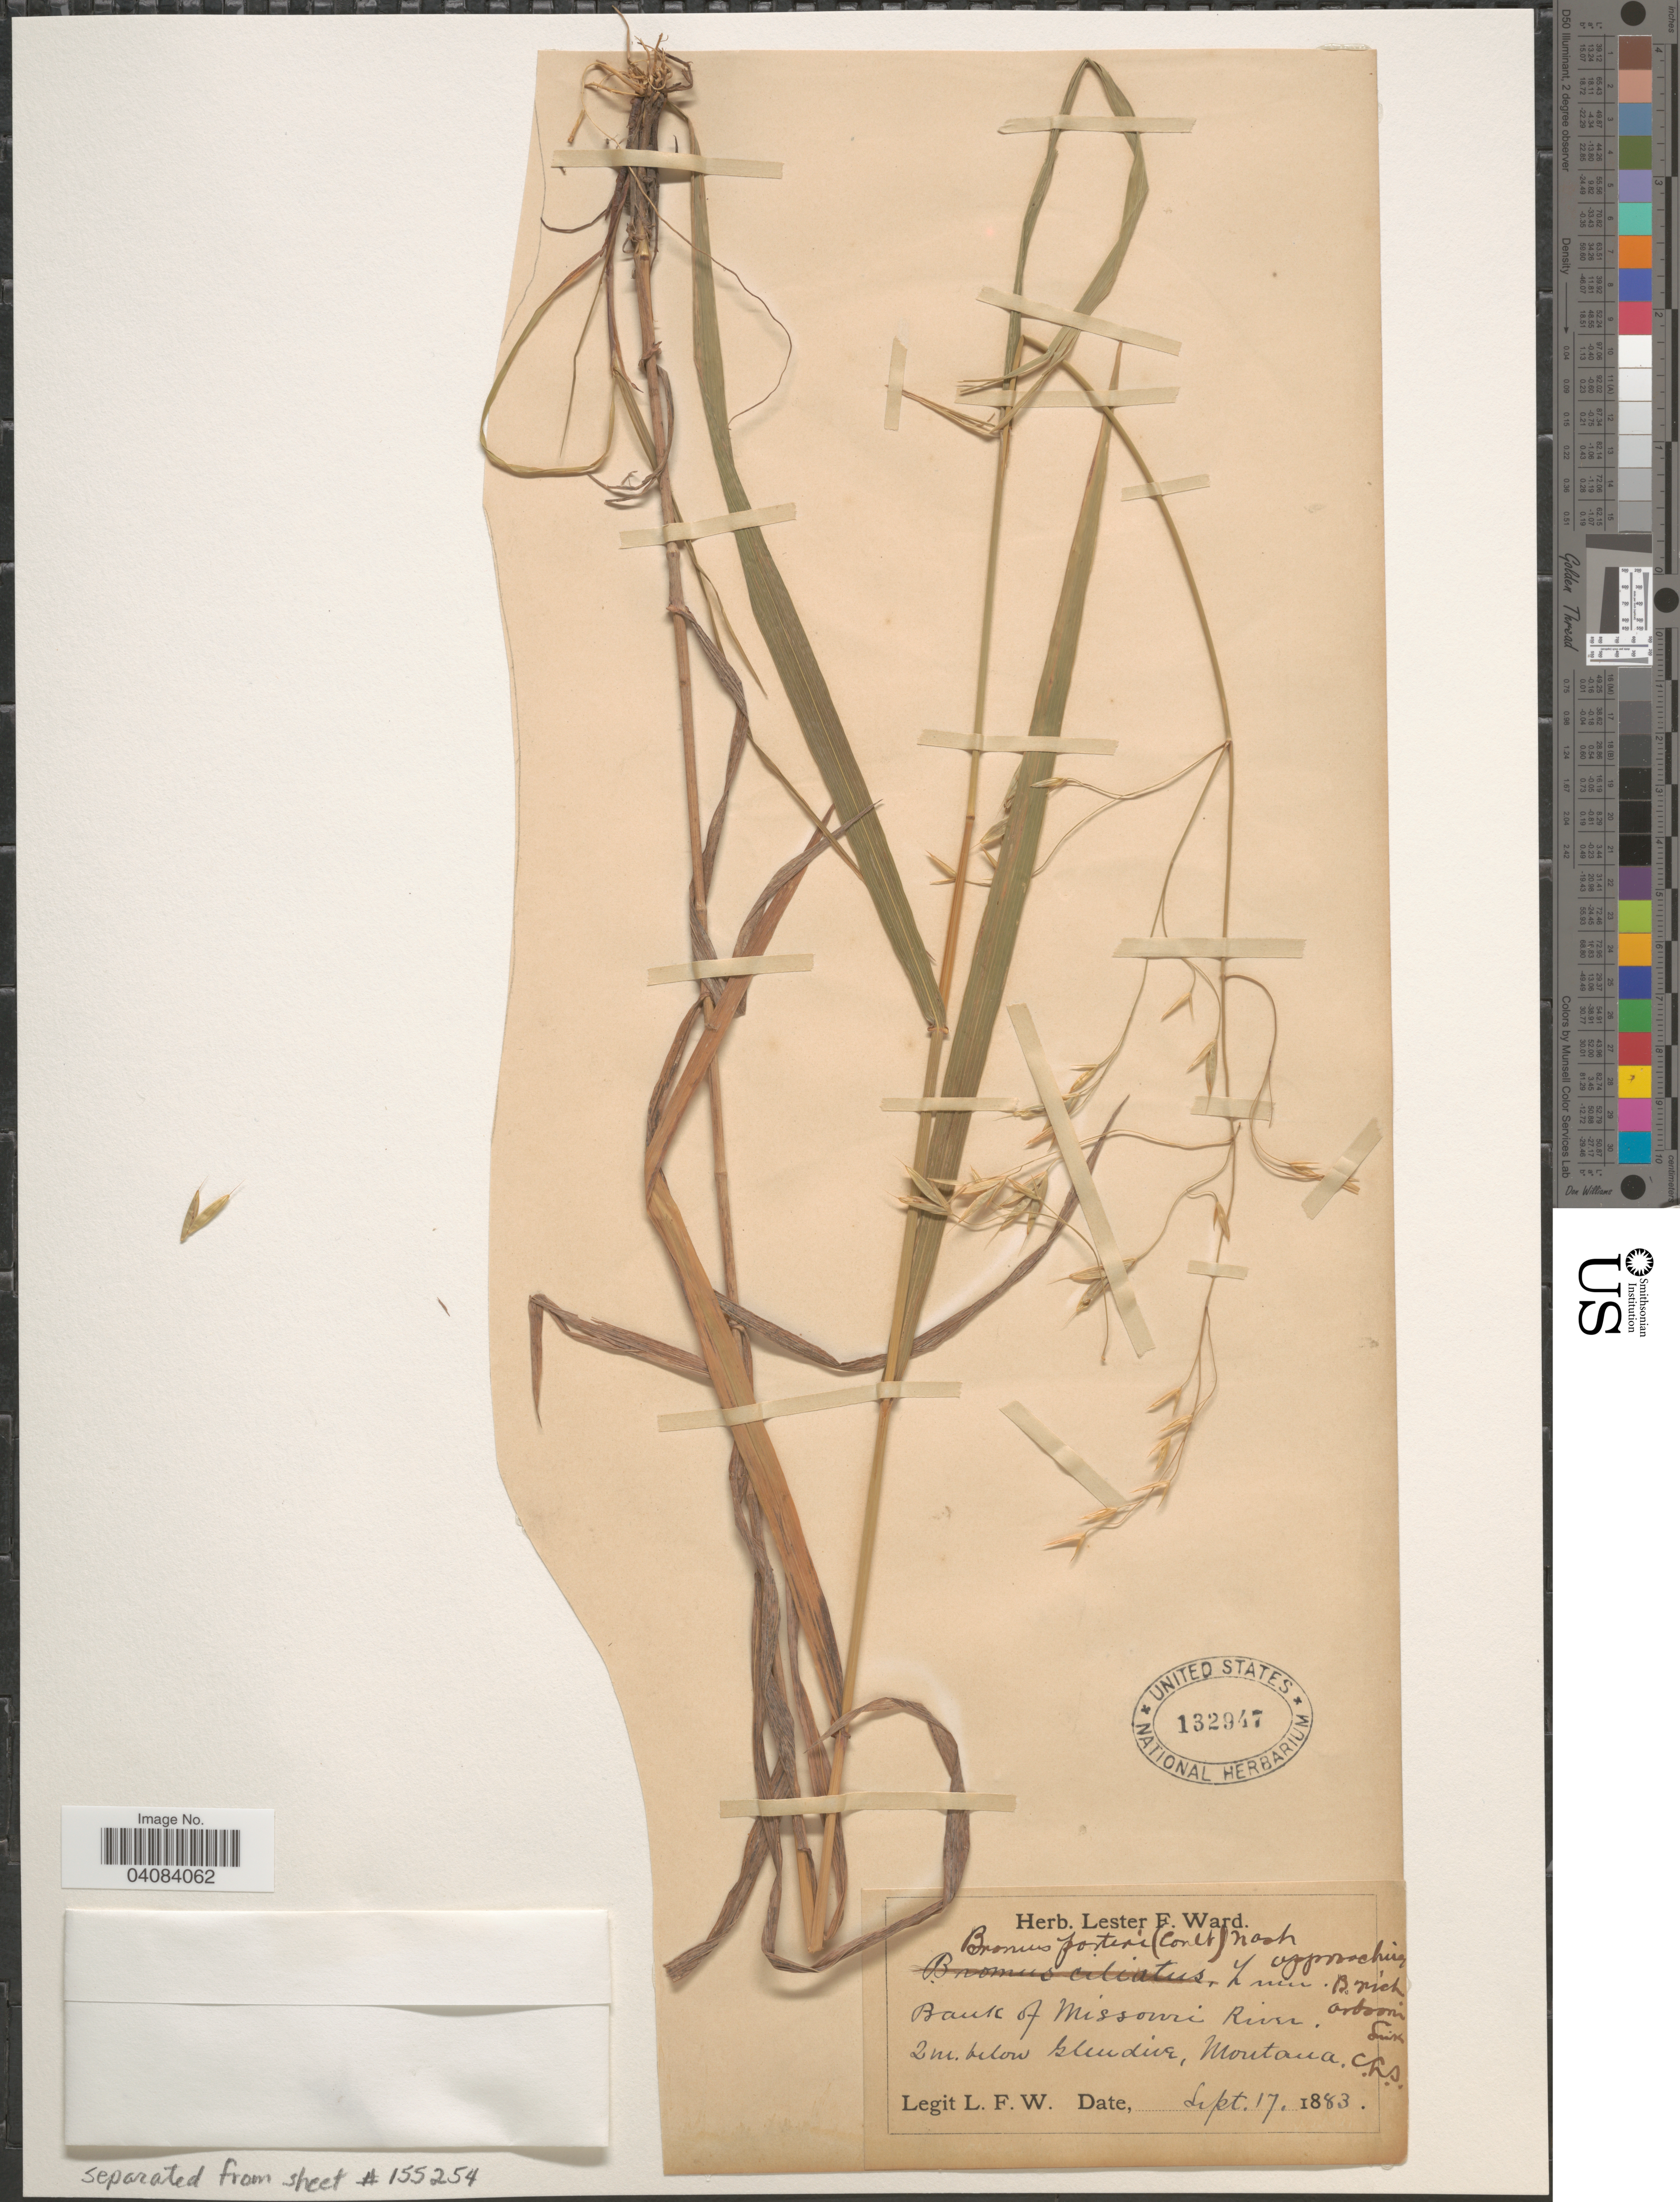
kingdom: Plantae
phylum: Tracheophyta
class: Liliopsida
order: Poales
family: Poaceae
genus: Bromus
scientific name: Bromus porteri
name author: (J.M. Coult.) Nash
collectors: L. F. Ward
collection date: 1883-09-17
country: United States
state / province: Montana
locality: Bank of Missouri River. 2 m. below Glendive.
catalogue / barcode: US 132947